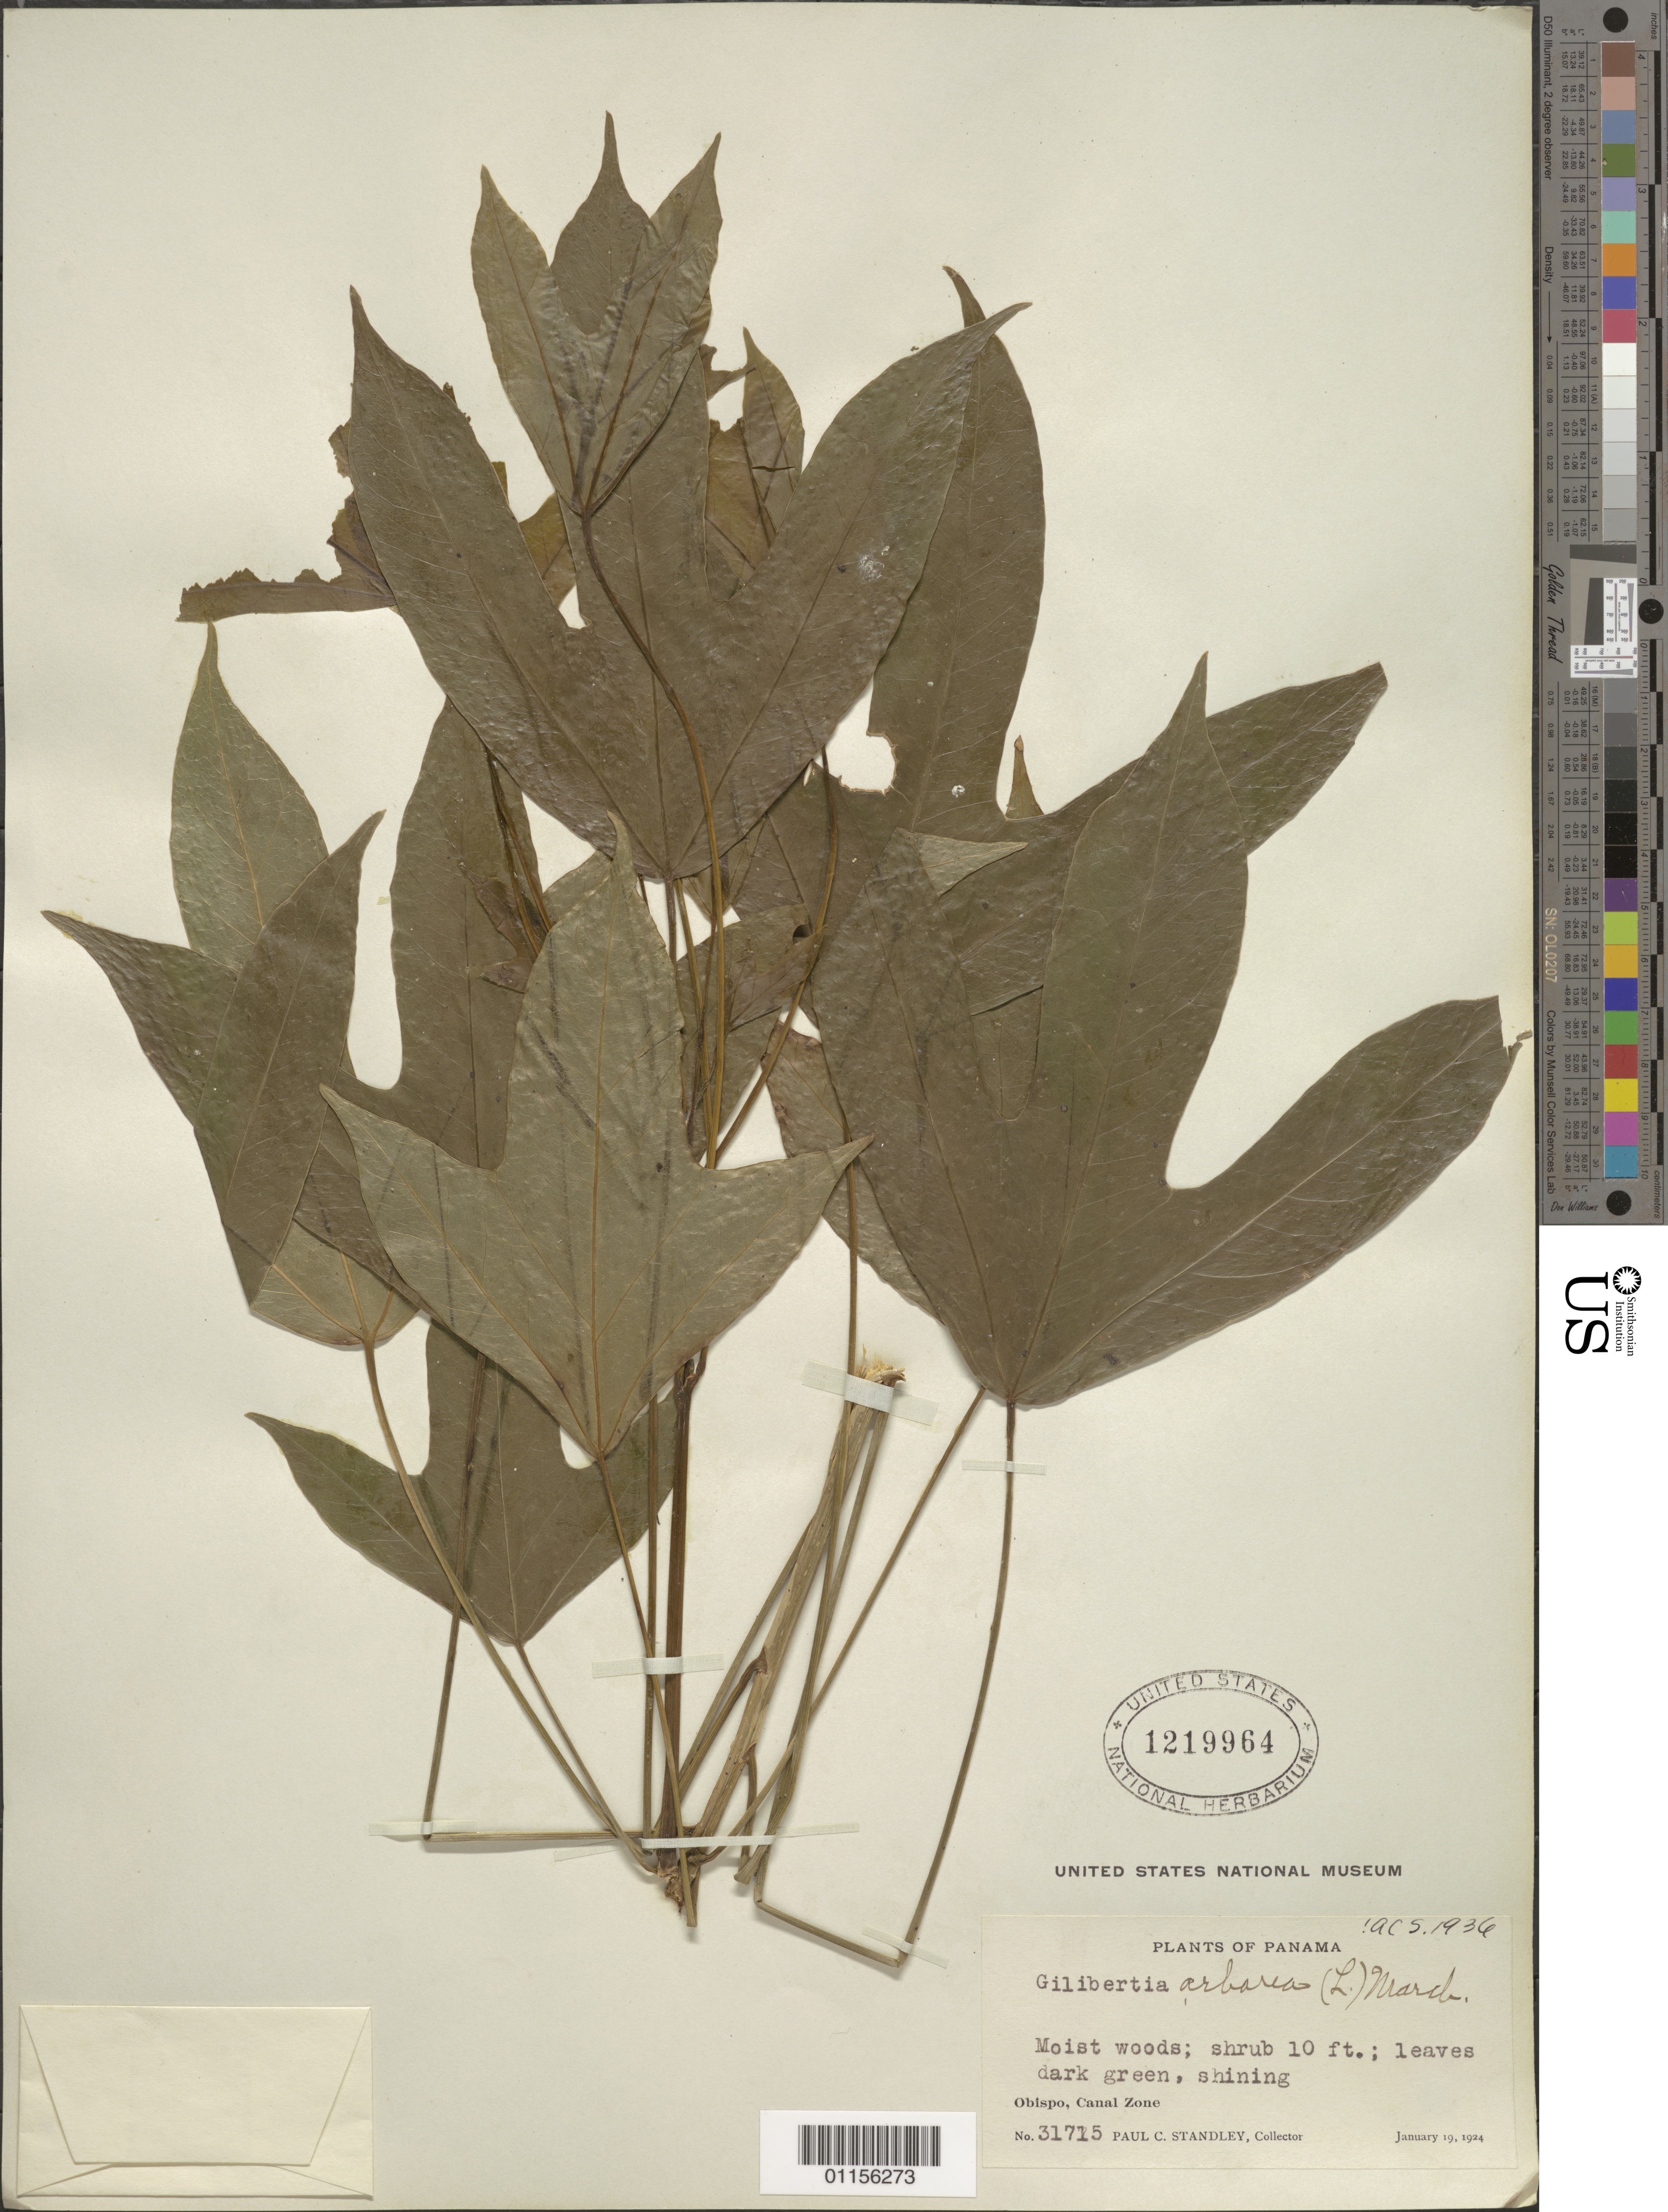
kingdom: Plantae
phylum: Tracheophyta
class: Magnoliopsida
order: Apiales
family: Araliaceae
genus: Dendropanax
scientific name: Dendropanax arboreus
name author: (L.) Decne. & Planch.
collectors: P. C. Standley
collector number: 31715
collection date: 1924-01-19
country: Panama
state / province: Colón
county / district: Canal Zone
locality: Obispo.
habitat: Moist woods, shrub.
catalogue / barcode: US 1219964